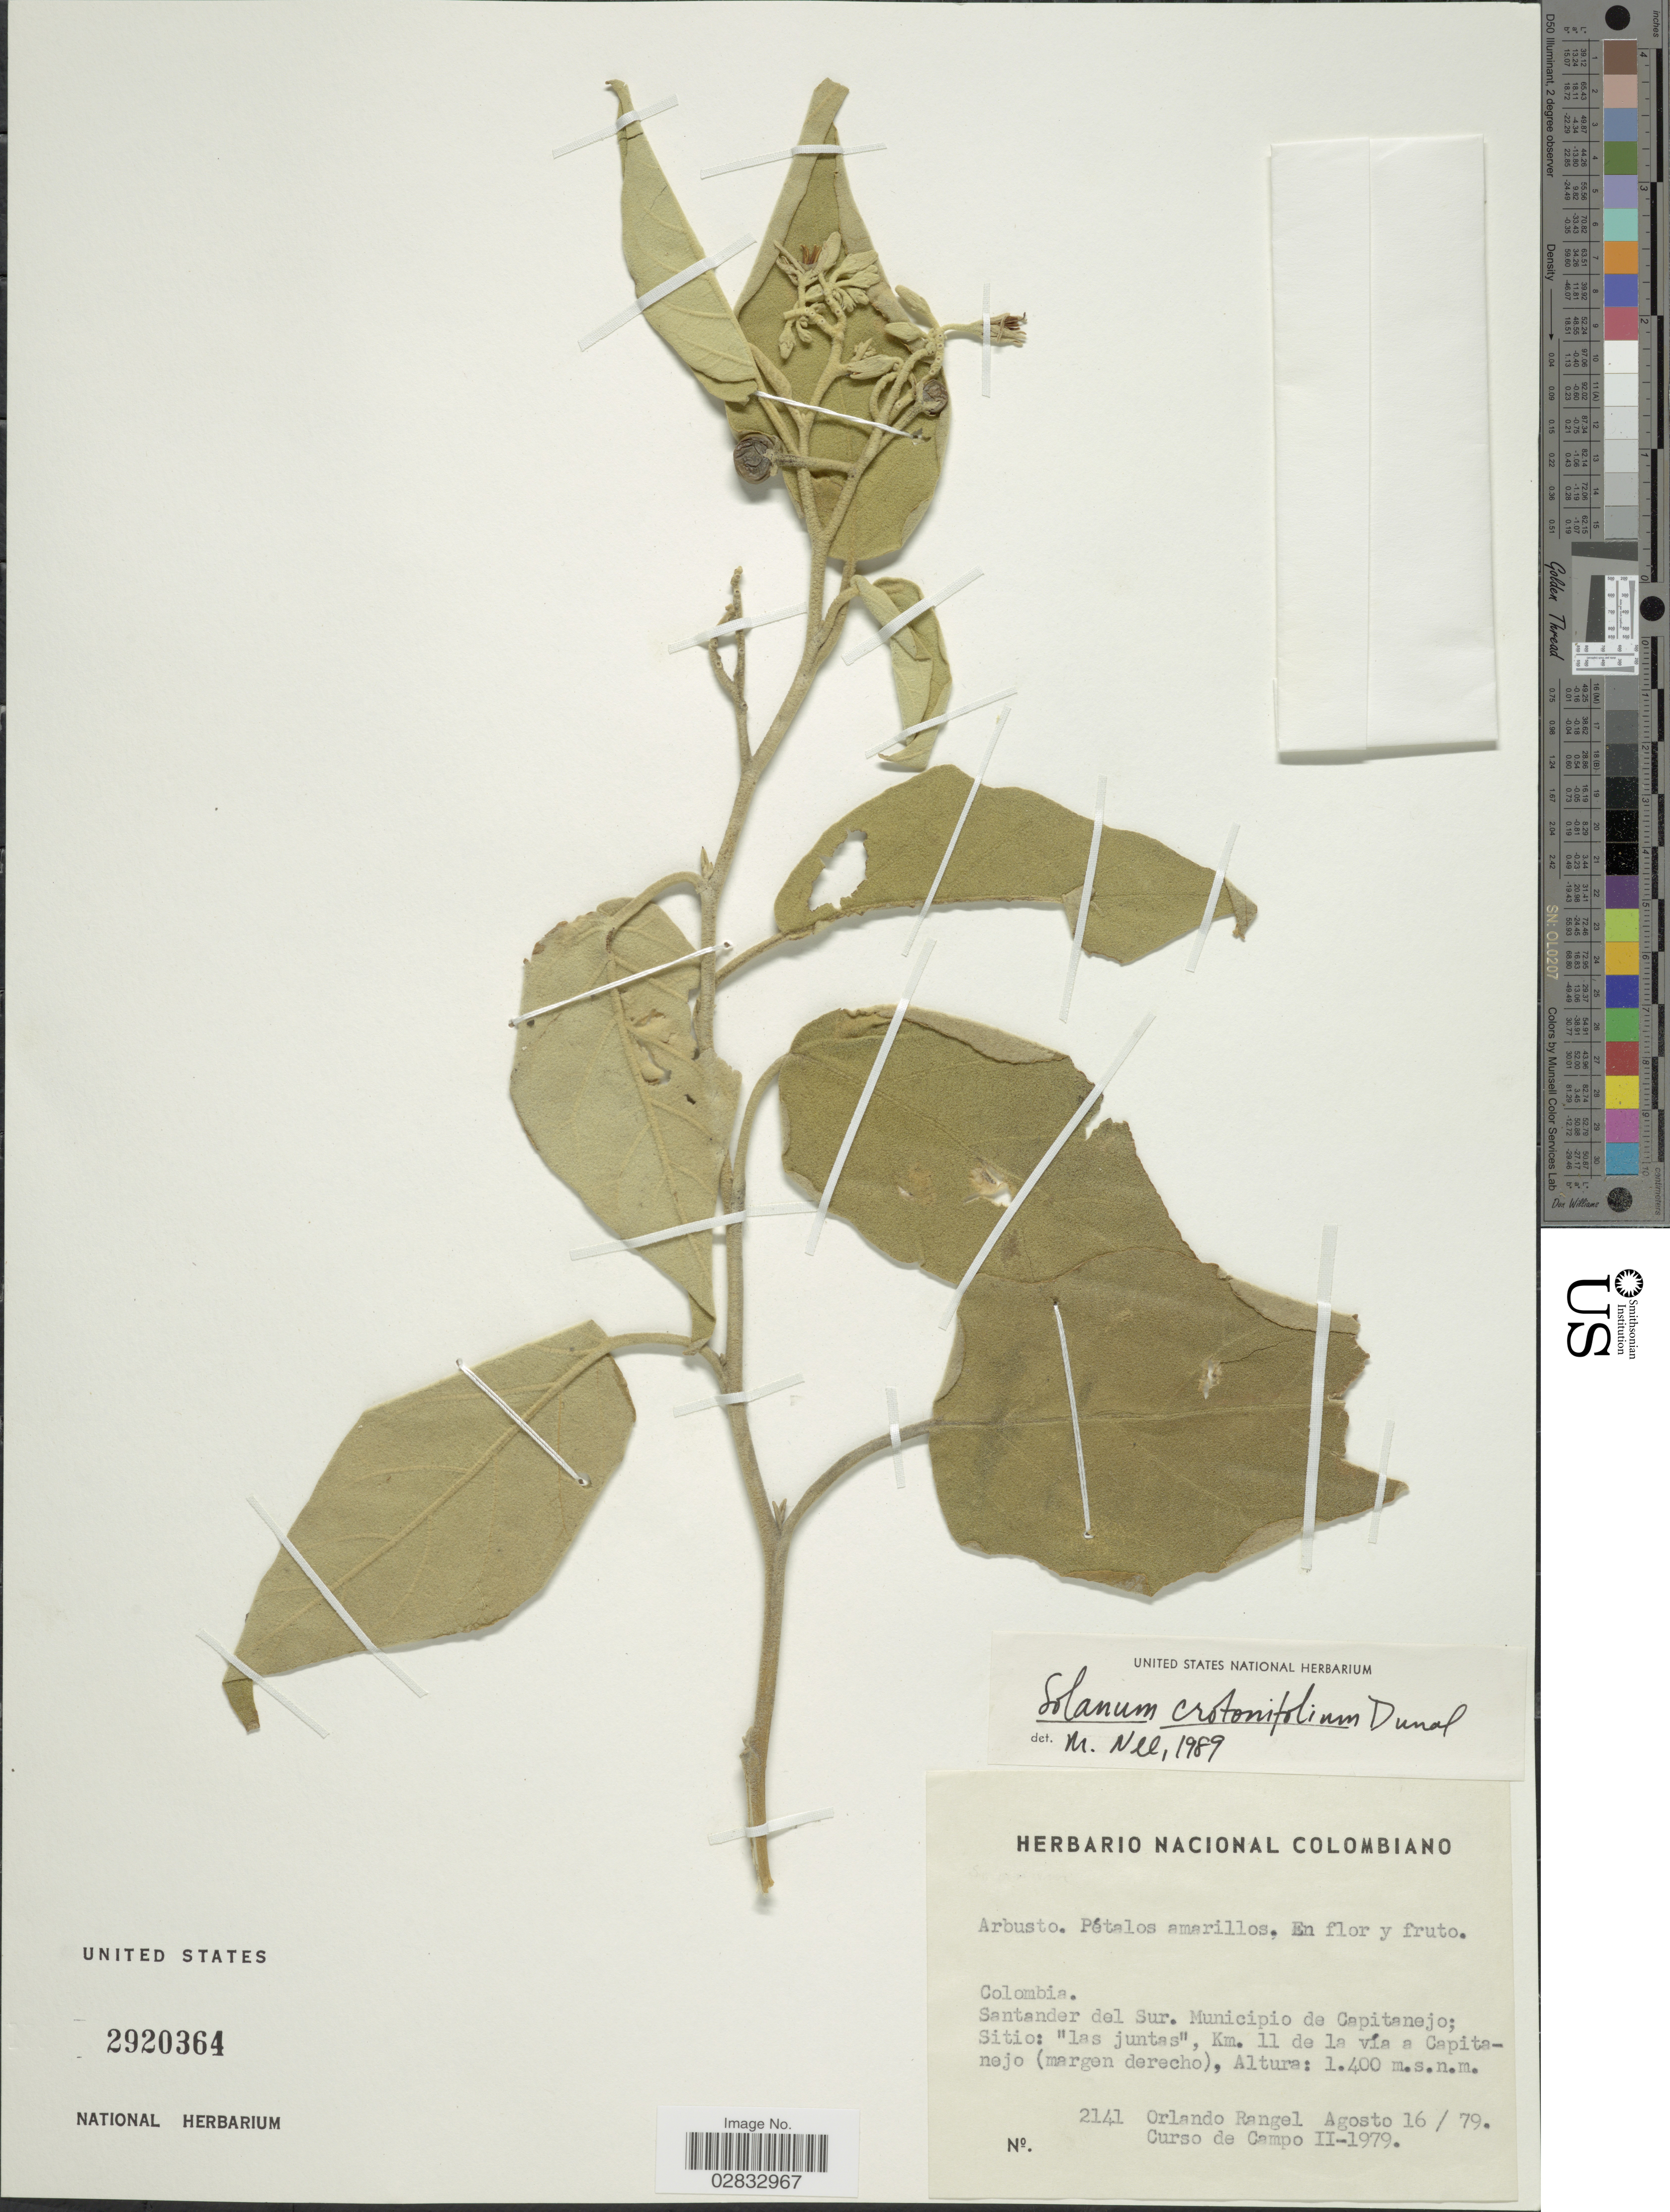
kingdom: Plantae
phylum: Tracheophyta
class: Magnoliopsida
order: Solanales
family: Solanaceae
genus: Solanum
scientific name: Solanum crotonifolium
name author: Dunal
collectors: O. Rangel & Curso de Campo 2-1979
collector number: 2141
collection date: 1979-08-16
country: Colombia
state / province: Santander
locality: Santander del Sur. Municipio de Capitanejo; Sitio: "las juntas", Km. 11 de la vía a Capitanejo (margen derecho).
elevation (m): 1400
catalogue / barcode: US 2920364